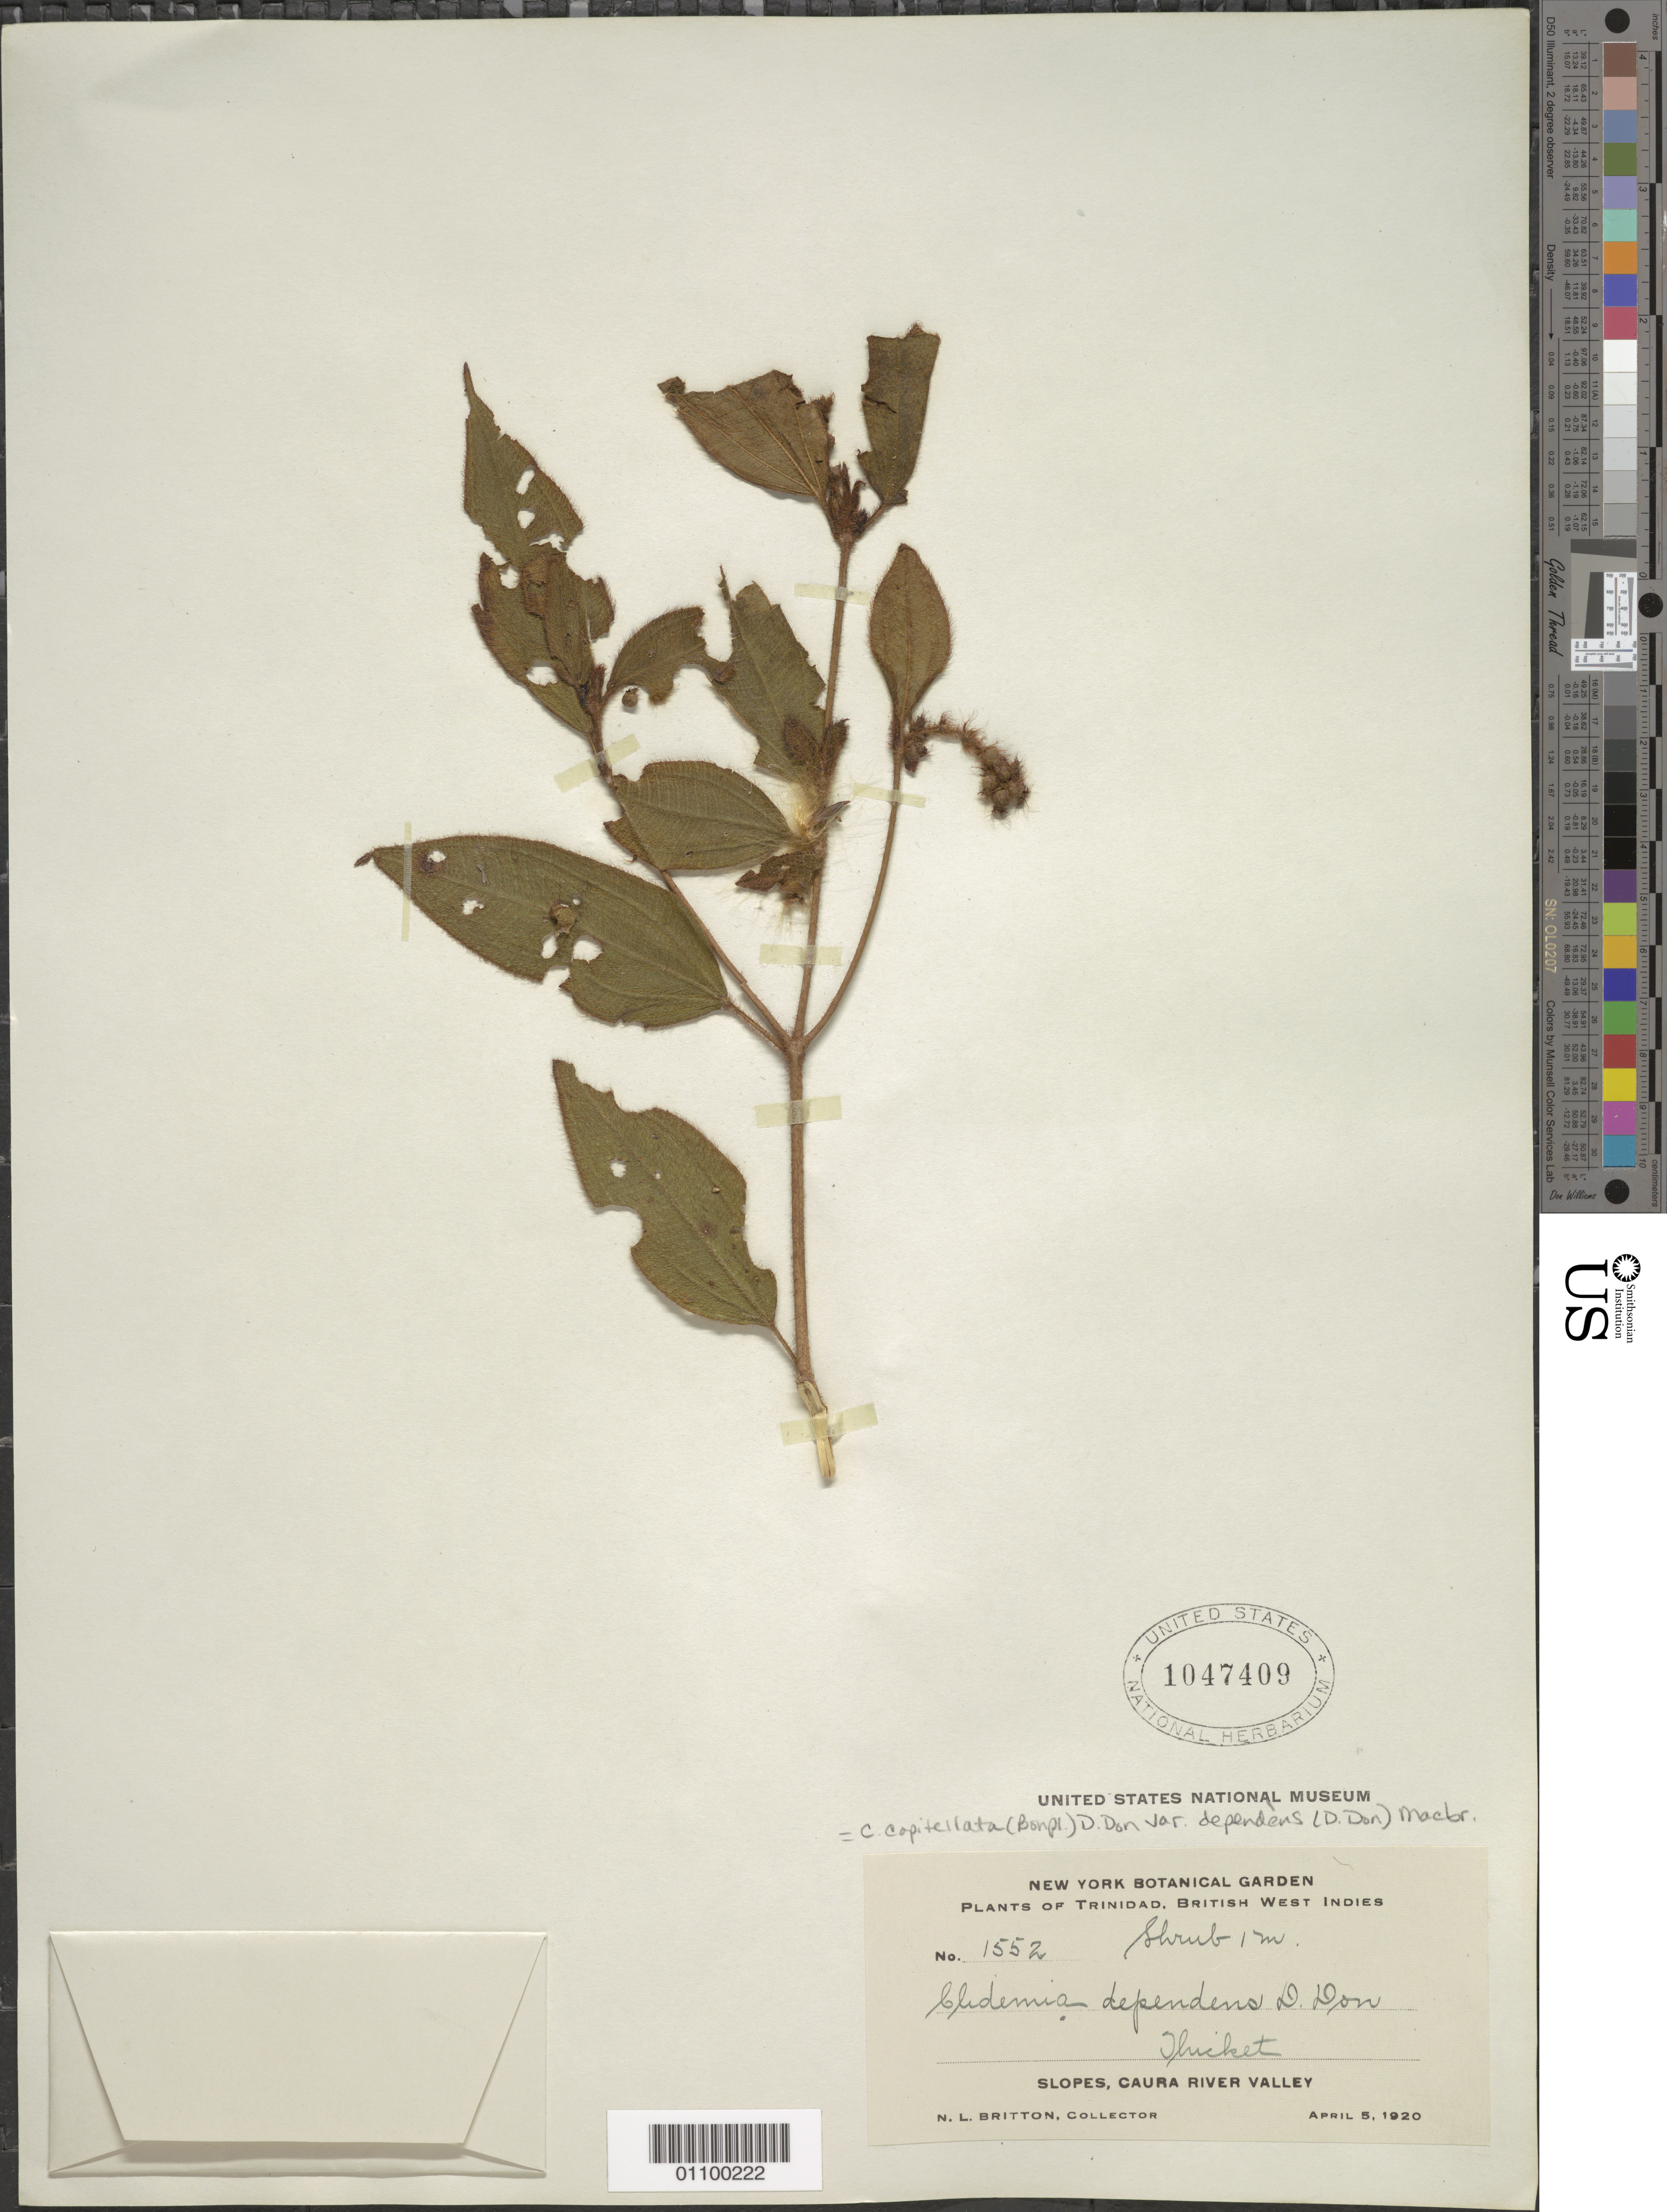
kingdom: Plantae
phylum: Tracheophyta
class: Magnoliopsida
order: Myrtales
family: Melastomataceae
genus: Clidemia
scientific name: Clidemia capitellata var. dependens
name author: (Pav. & D. Don) J.F. Macbr.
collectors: N. Britton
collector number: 1552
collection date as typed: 05 Apr 1920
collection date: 1920-04-05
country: Trinidad and Tobago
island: Trinidad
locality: Slopes, Caura River Valley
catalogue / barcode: US 1047409